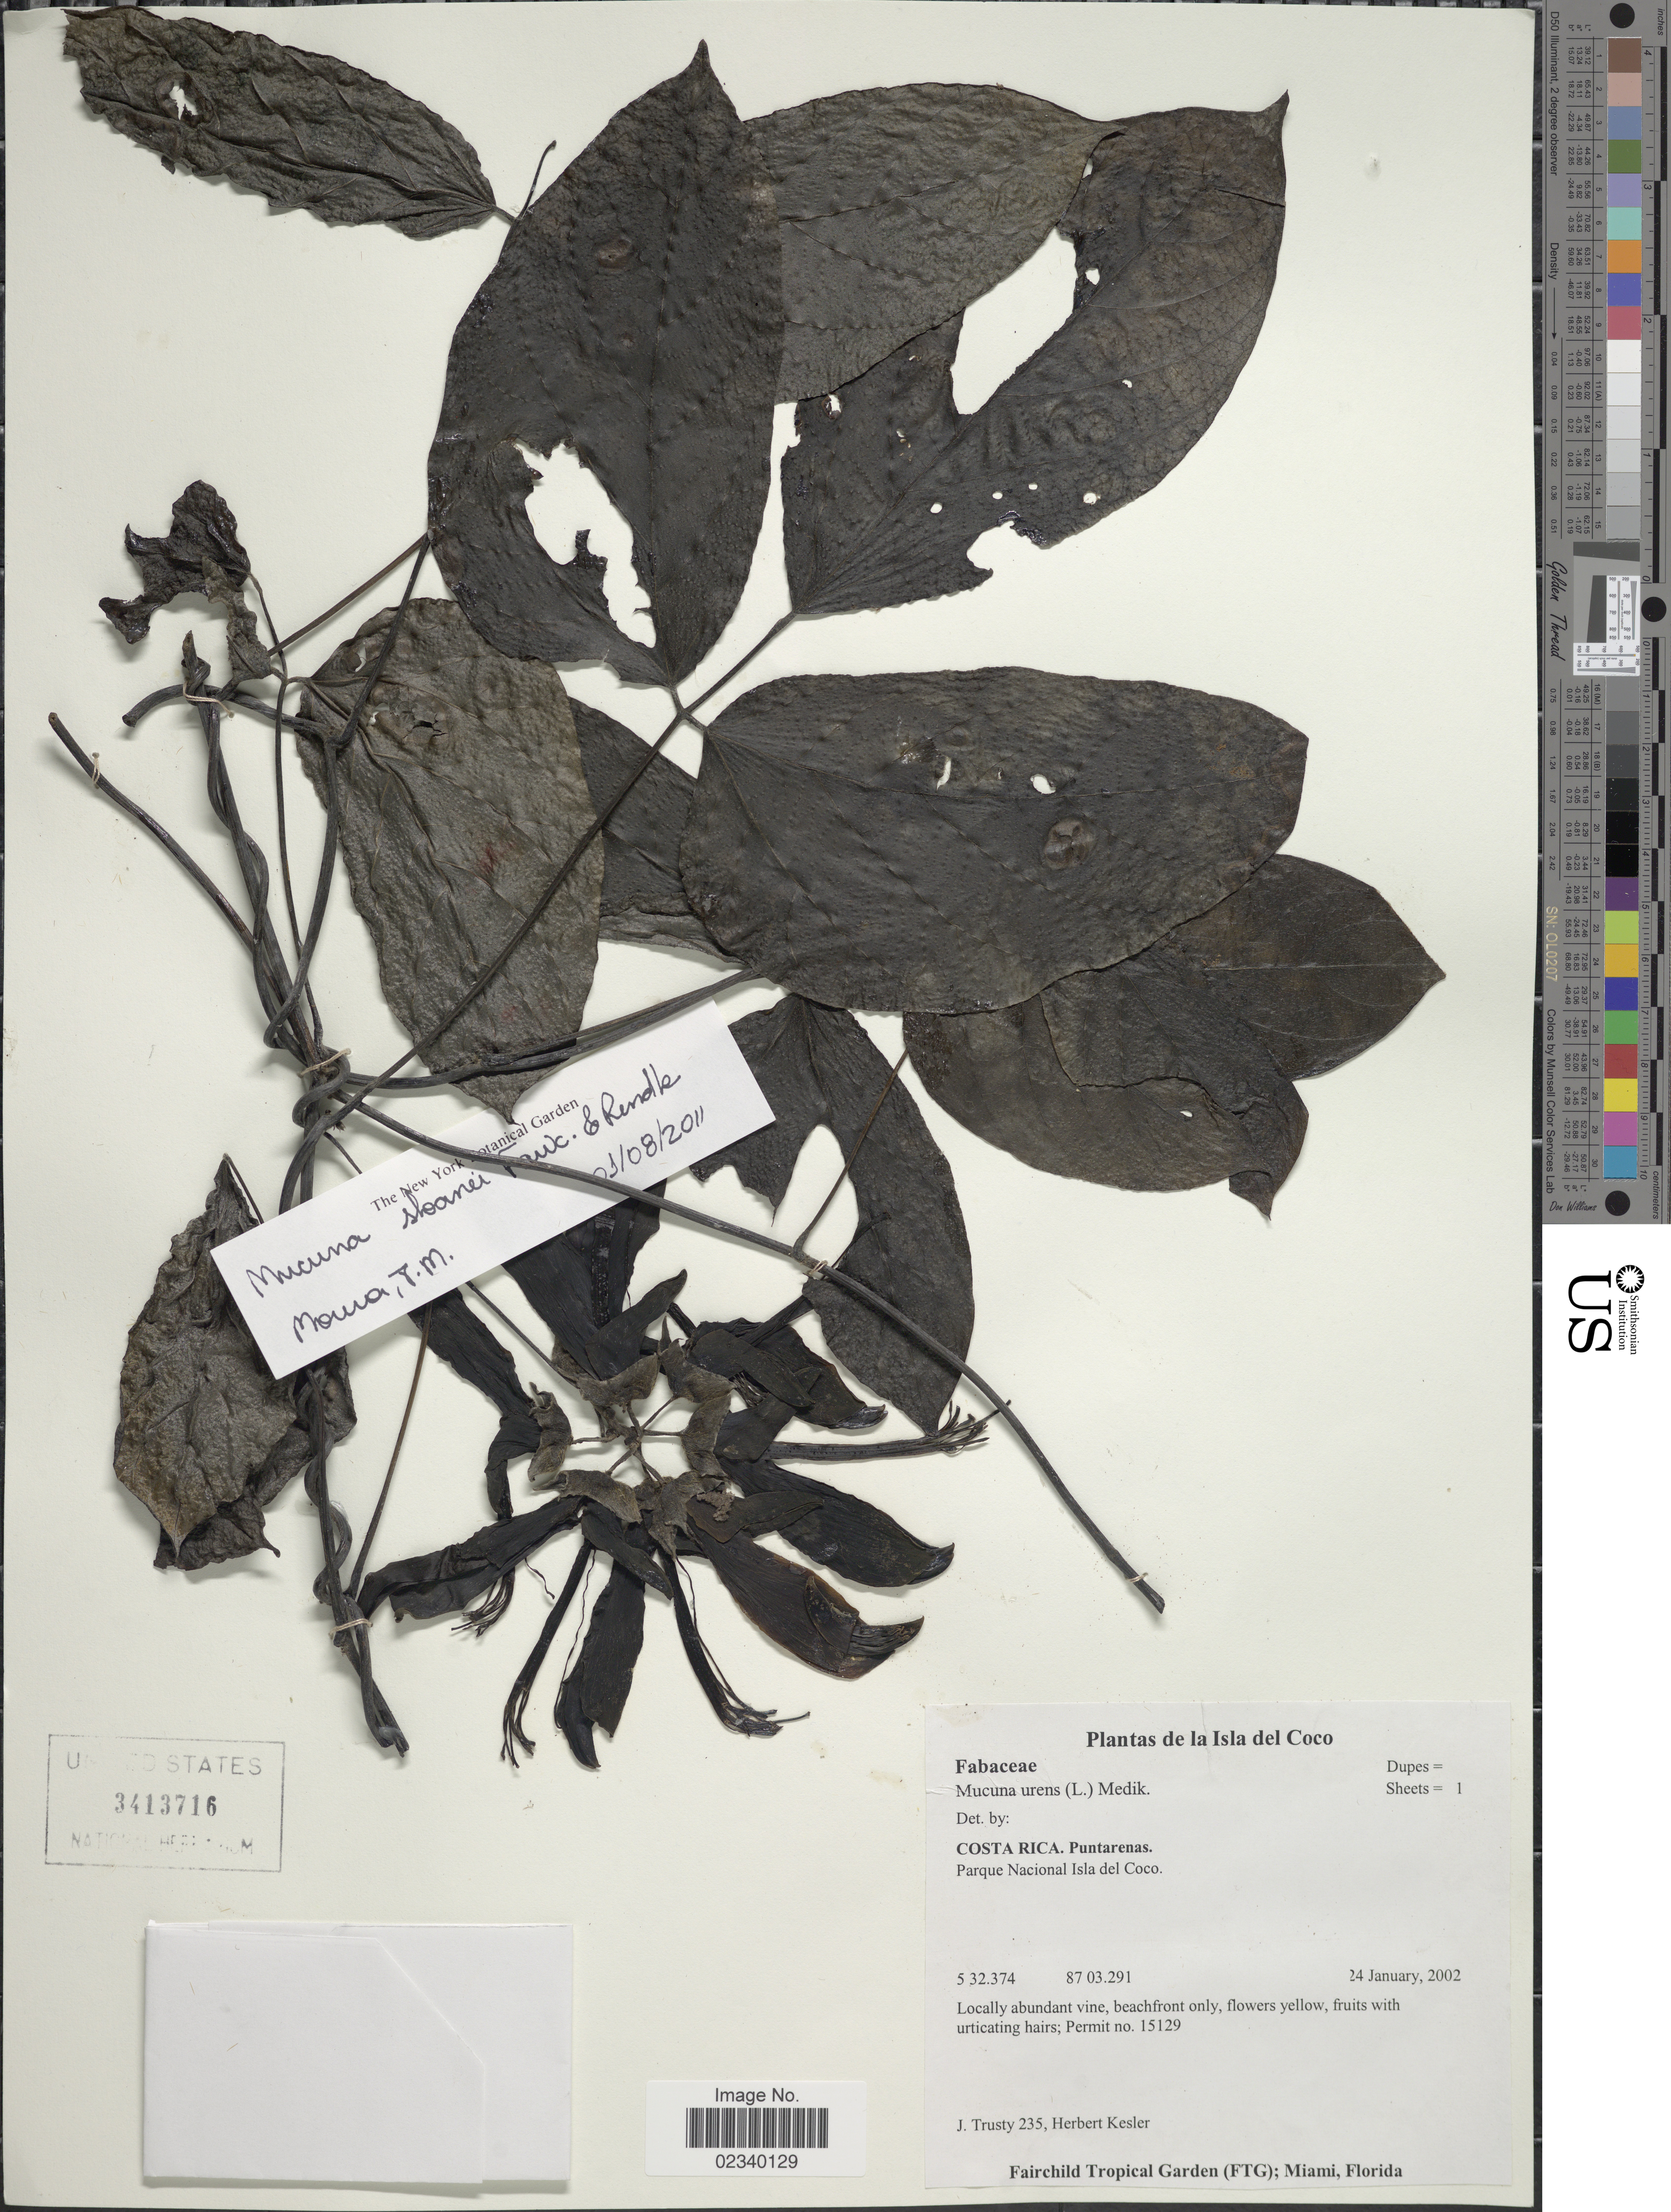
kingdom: Plantae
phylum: Tracheophyta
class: Magnoliopsida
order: Fabales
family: Fabaceae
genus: Mucuna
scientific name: Mucuna sloanei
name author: Fawc. & Rendle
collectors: J. Trusty & H. Kesler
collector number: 235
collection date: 2002-01-24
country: Costa Rica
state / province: Puntarenas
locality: Isla del Coco. Parque Nacional Isla del Coco.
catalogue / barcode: US 3413716